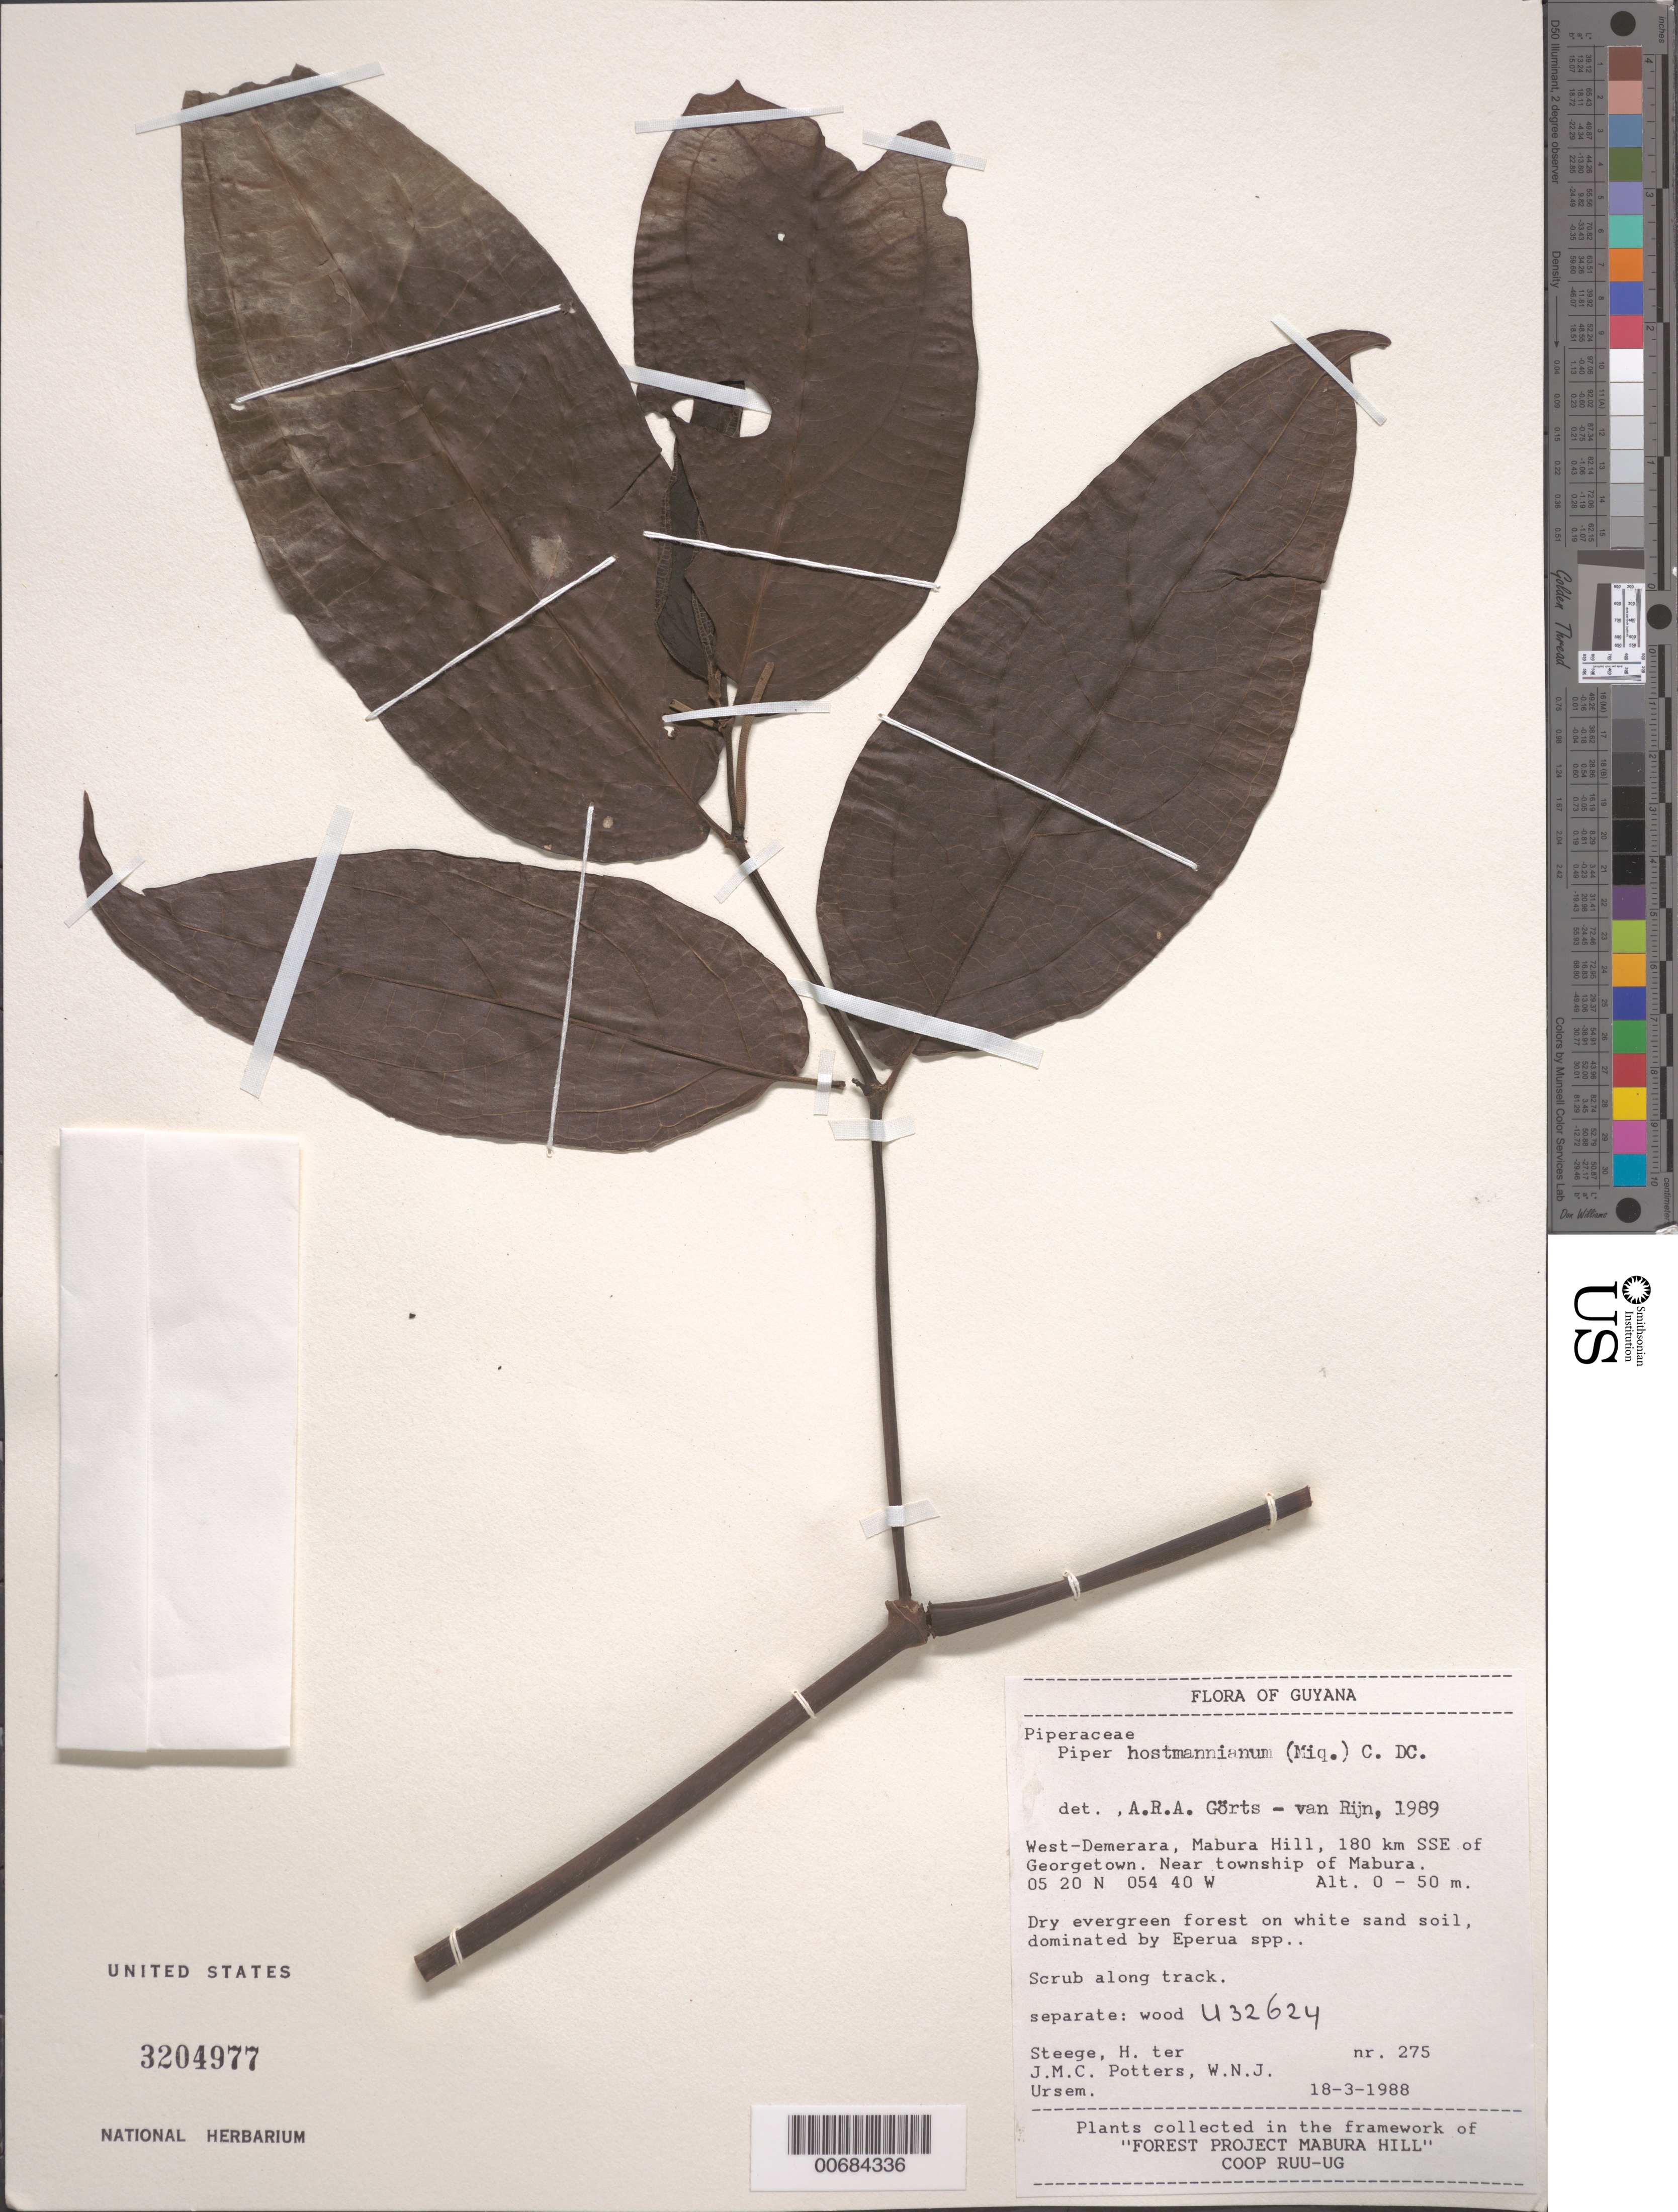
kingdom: Plantae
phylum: Tracheophyta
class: Magnoliopsida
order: Piperales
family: Piperaceae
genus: Piper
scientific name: Piper hostmannianum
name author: (Miq.) C. DC.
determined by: Görts-van Rijn, A. R. A.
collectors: H. ter Steege, J. Potters & W. Ursem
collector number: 275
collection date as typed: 18-Mar-88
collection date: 1988-03-18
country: Guyana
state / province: U. Demerara-Berbice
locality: Mabura Hill, 180 km SSE of Georgetown, near township of Mabura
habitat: Dry evergreen forest on white sand soil, dominated by Eperua spp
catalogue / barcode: US 3204977